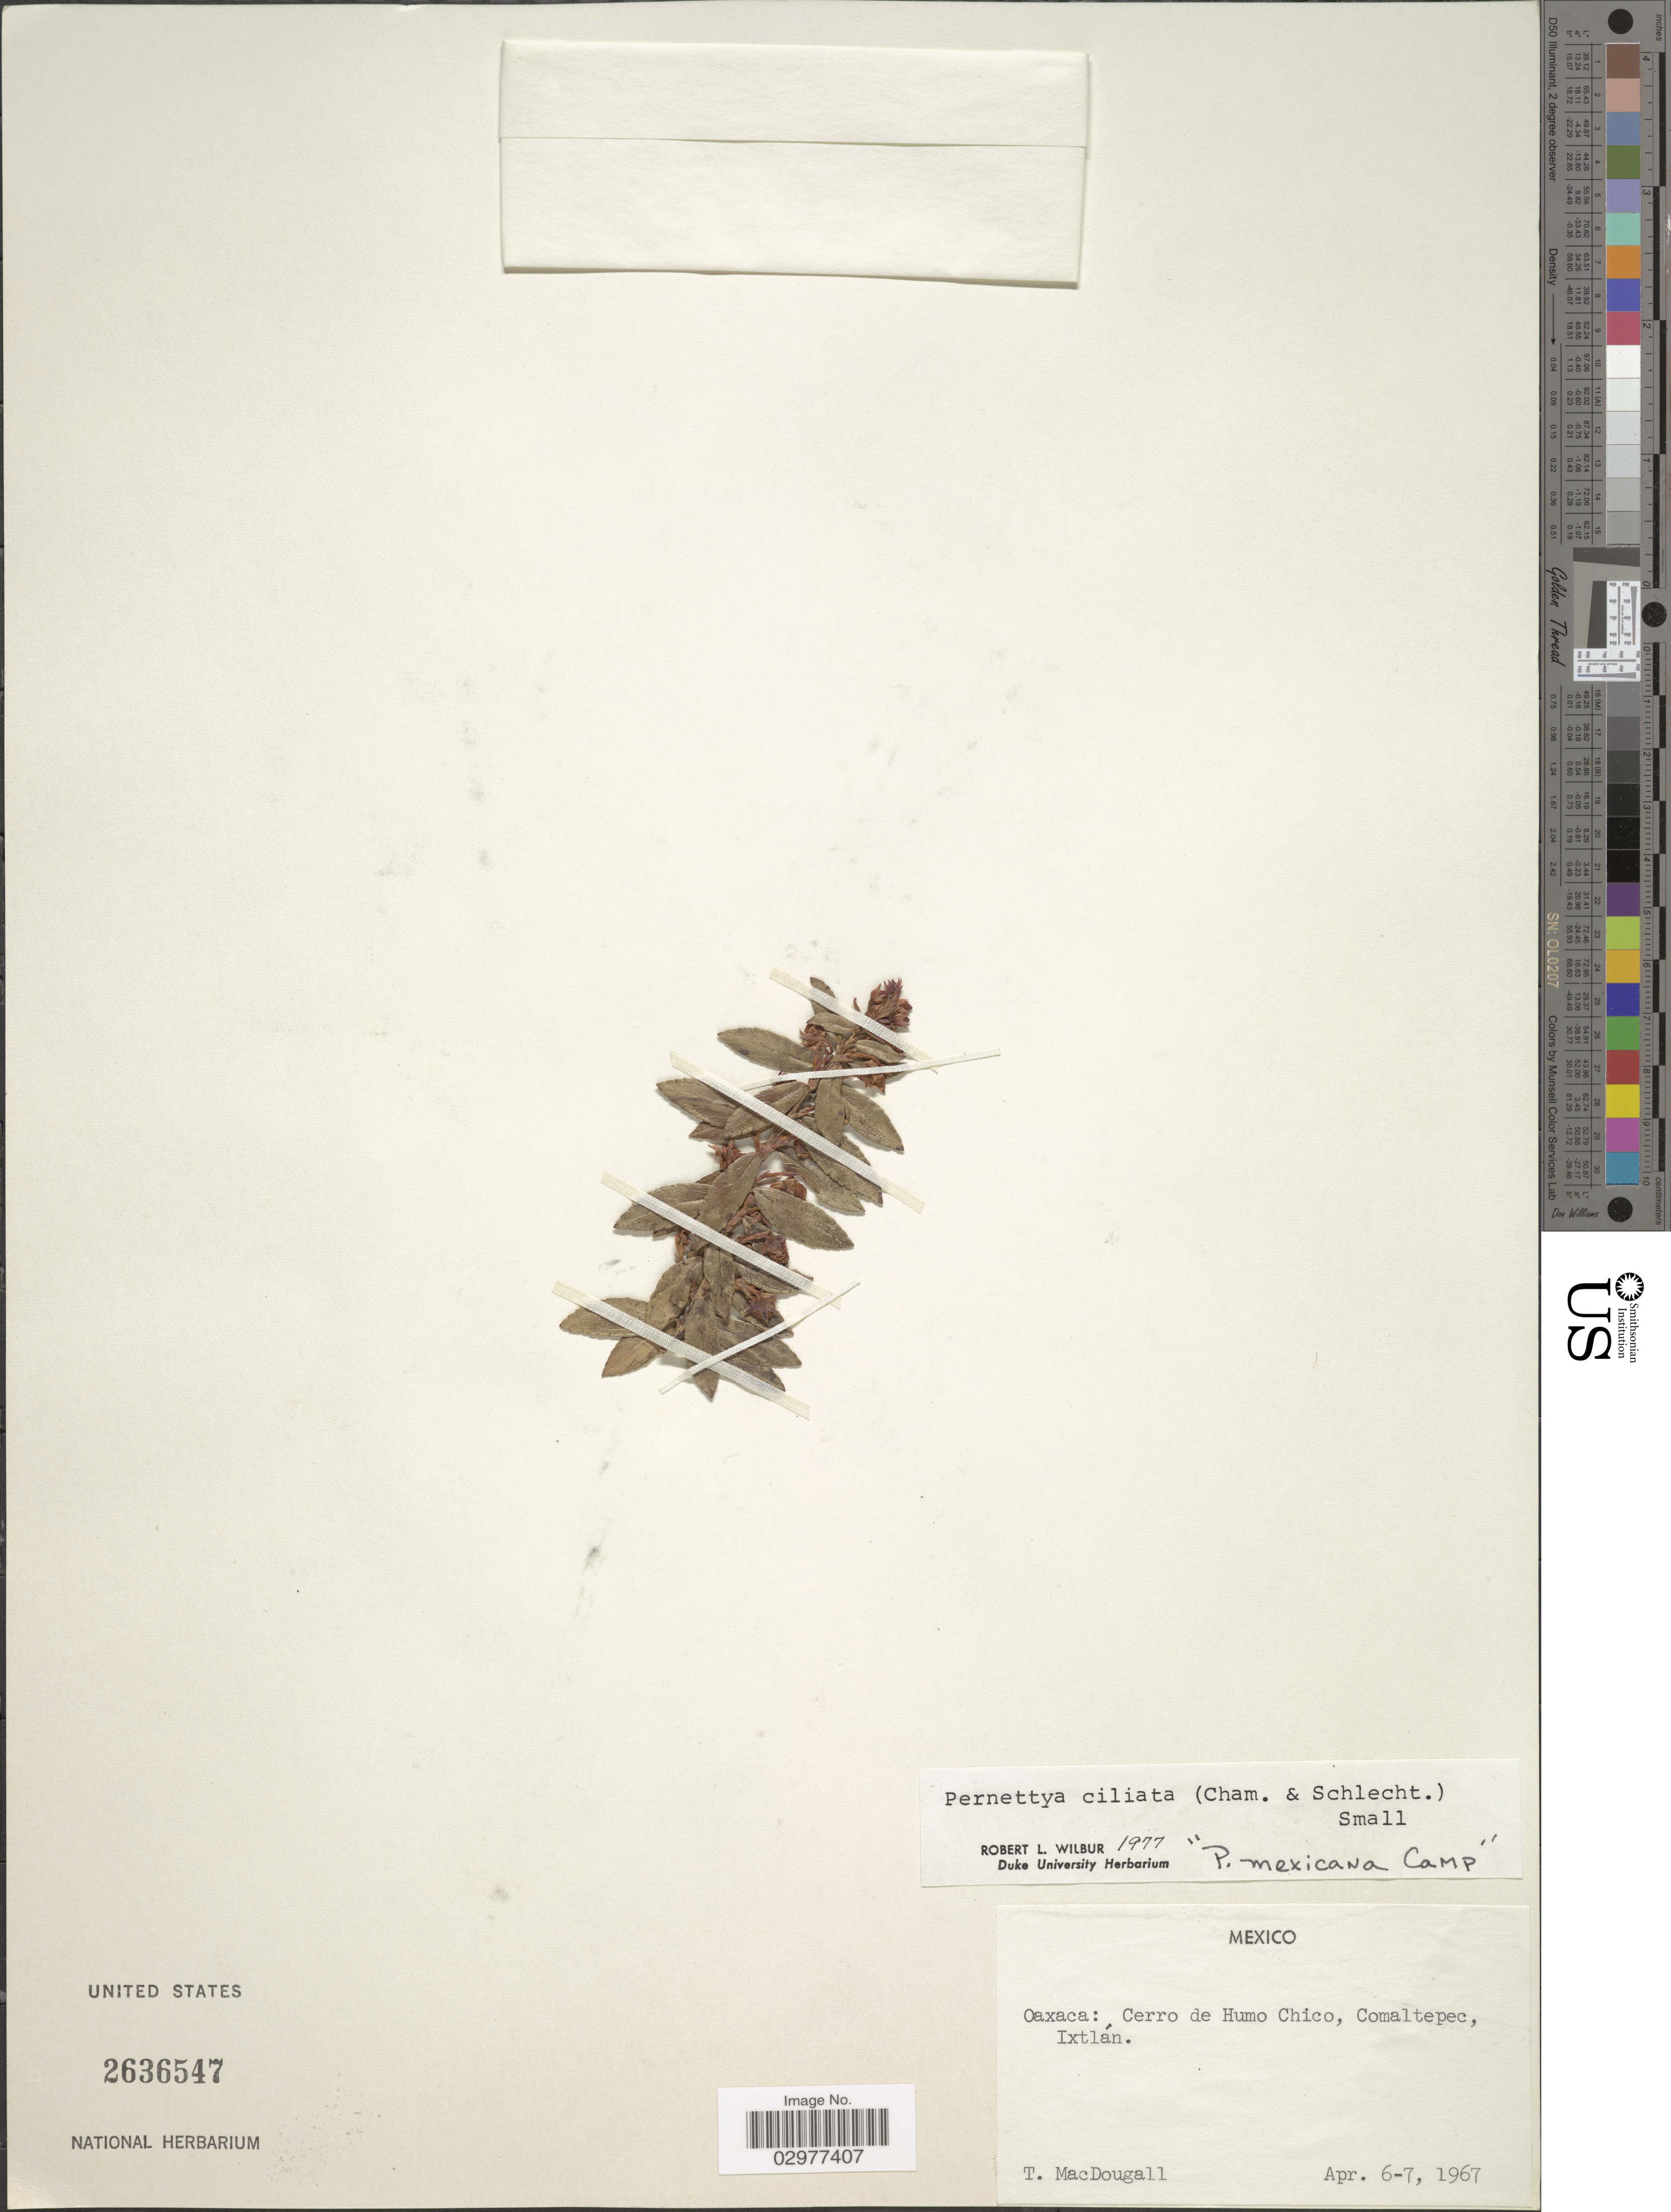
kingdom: Plantae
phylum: Tracheophyta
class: Magnoliopsida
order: Ericales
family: Ericaceae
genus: Pernettya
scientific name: Pernettya prostrata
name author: (Cav.) DC.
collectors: T. B. MacDougall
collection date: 1967-04-06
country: Mexico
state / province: Oaxaca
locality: Cerro de Humo Chico, Comaltepec, Ixtlán.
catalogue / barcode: US 2636547